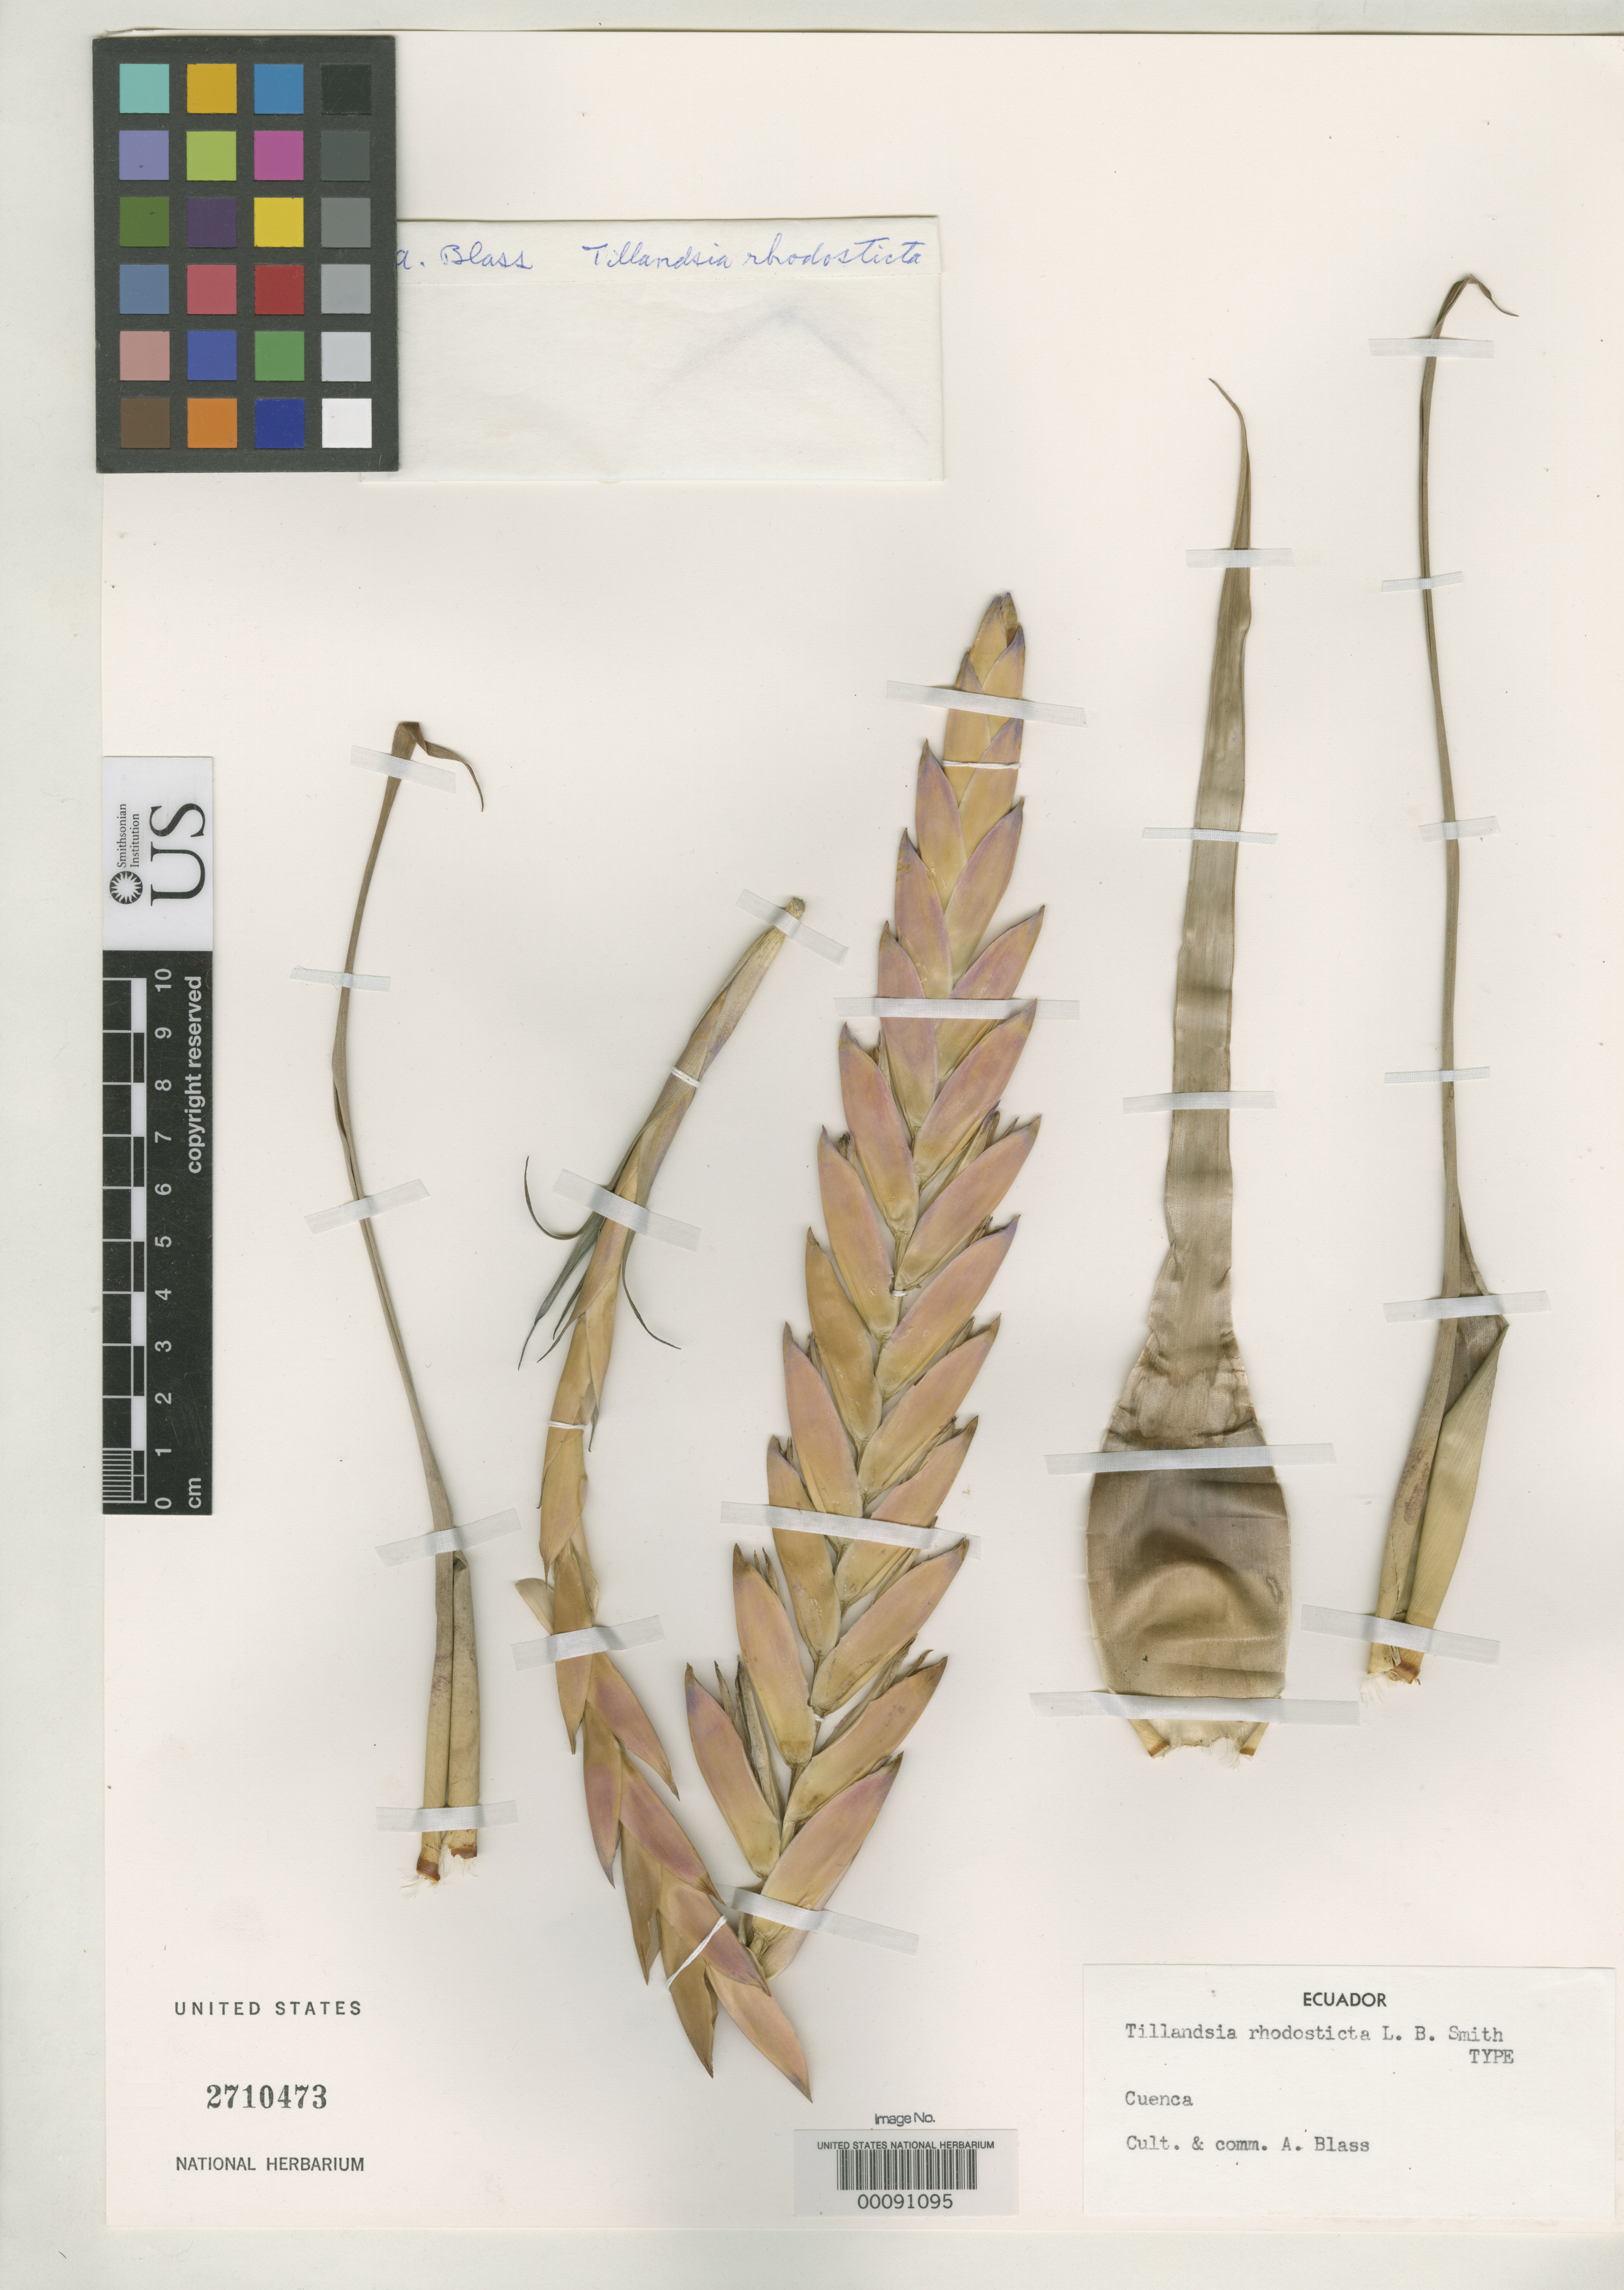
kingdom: Plantae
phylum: Tracheophyta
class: Liliopsida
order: Poales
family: Bromeliaceae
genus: Tillandsia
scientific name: Tillandsia rhodosticta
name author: L.B. Sm.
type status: Holotype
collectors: A. Blass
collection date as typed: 1967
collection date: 1967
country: Ecuador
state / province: Azuay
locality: Cuenca.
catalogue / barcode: US 2710473